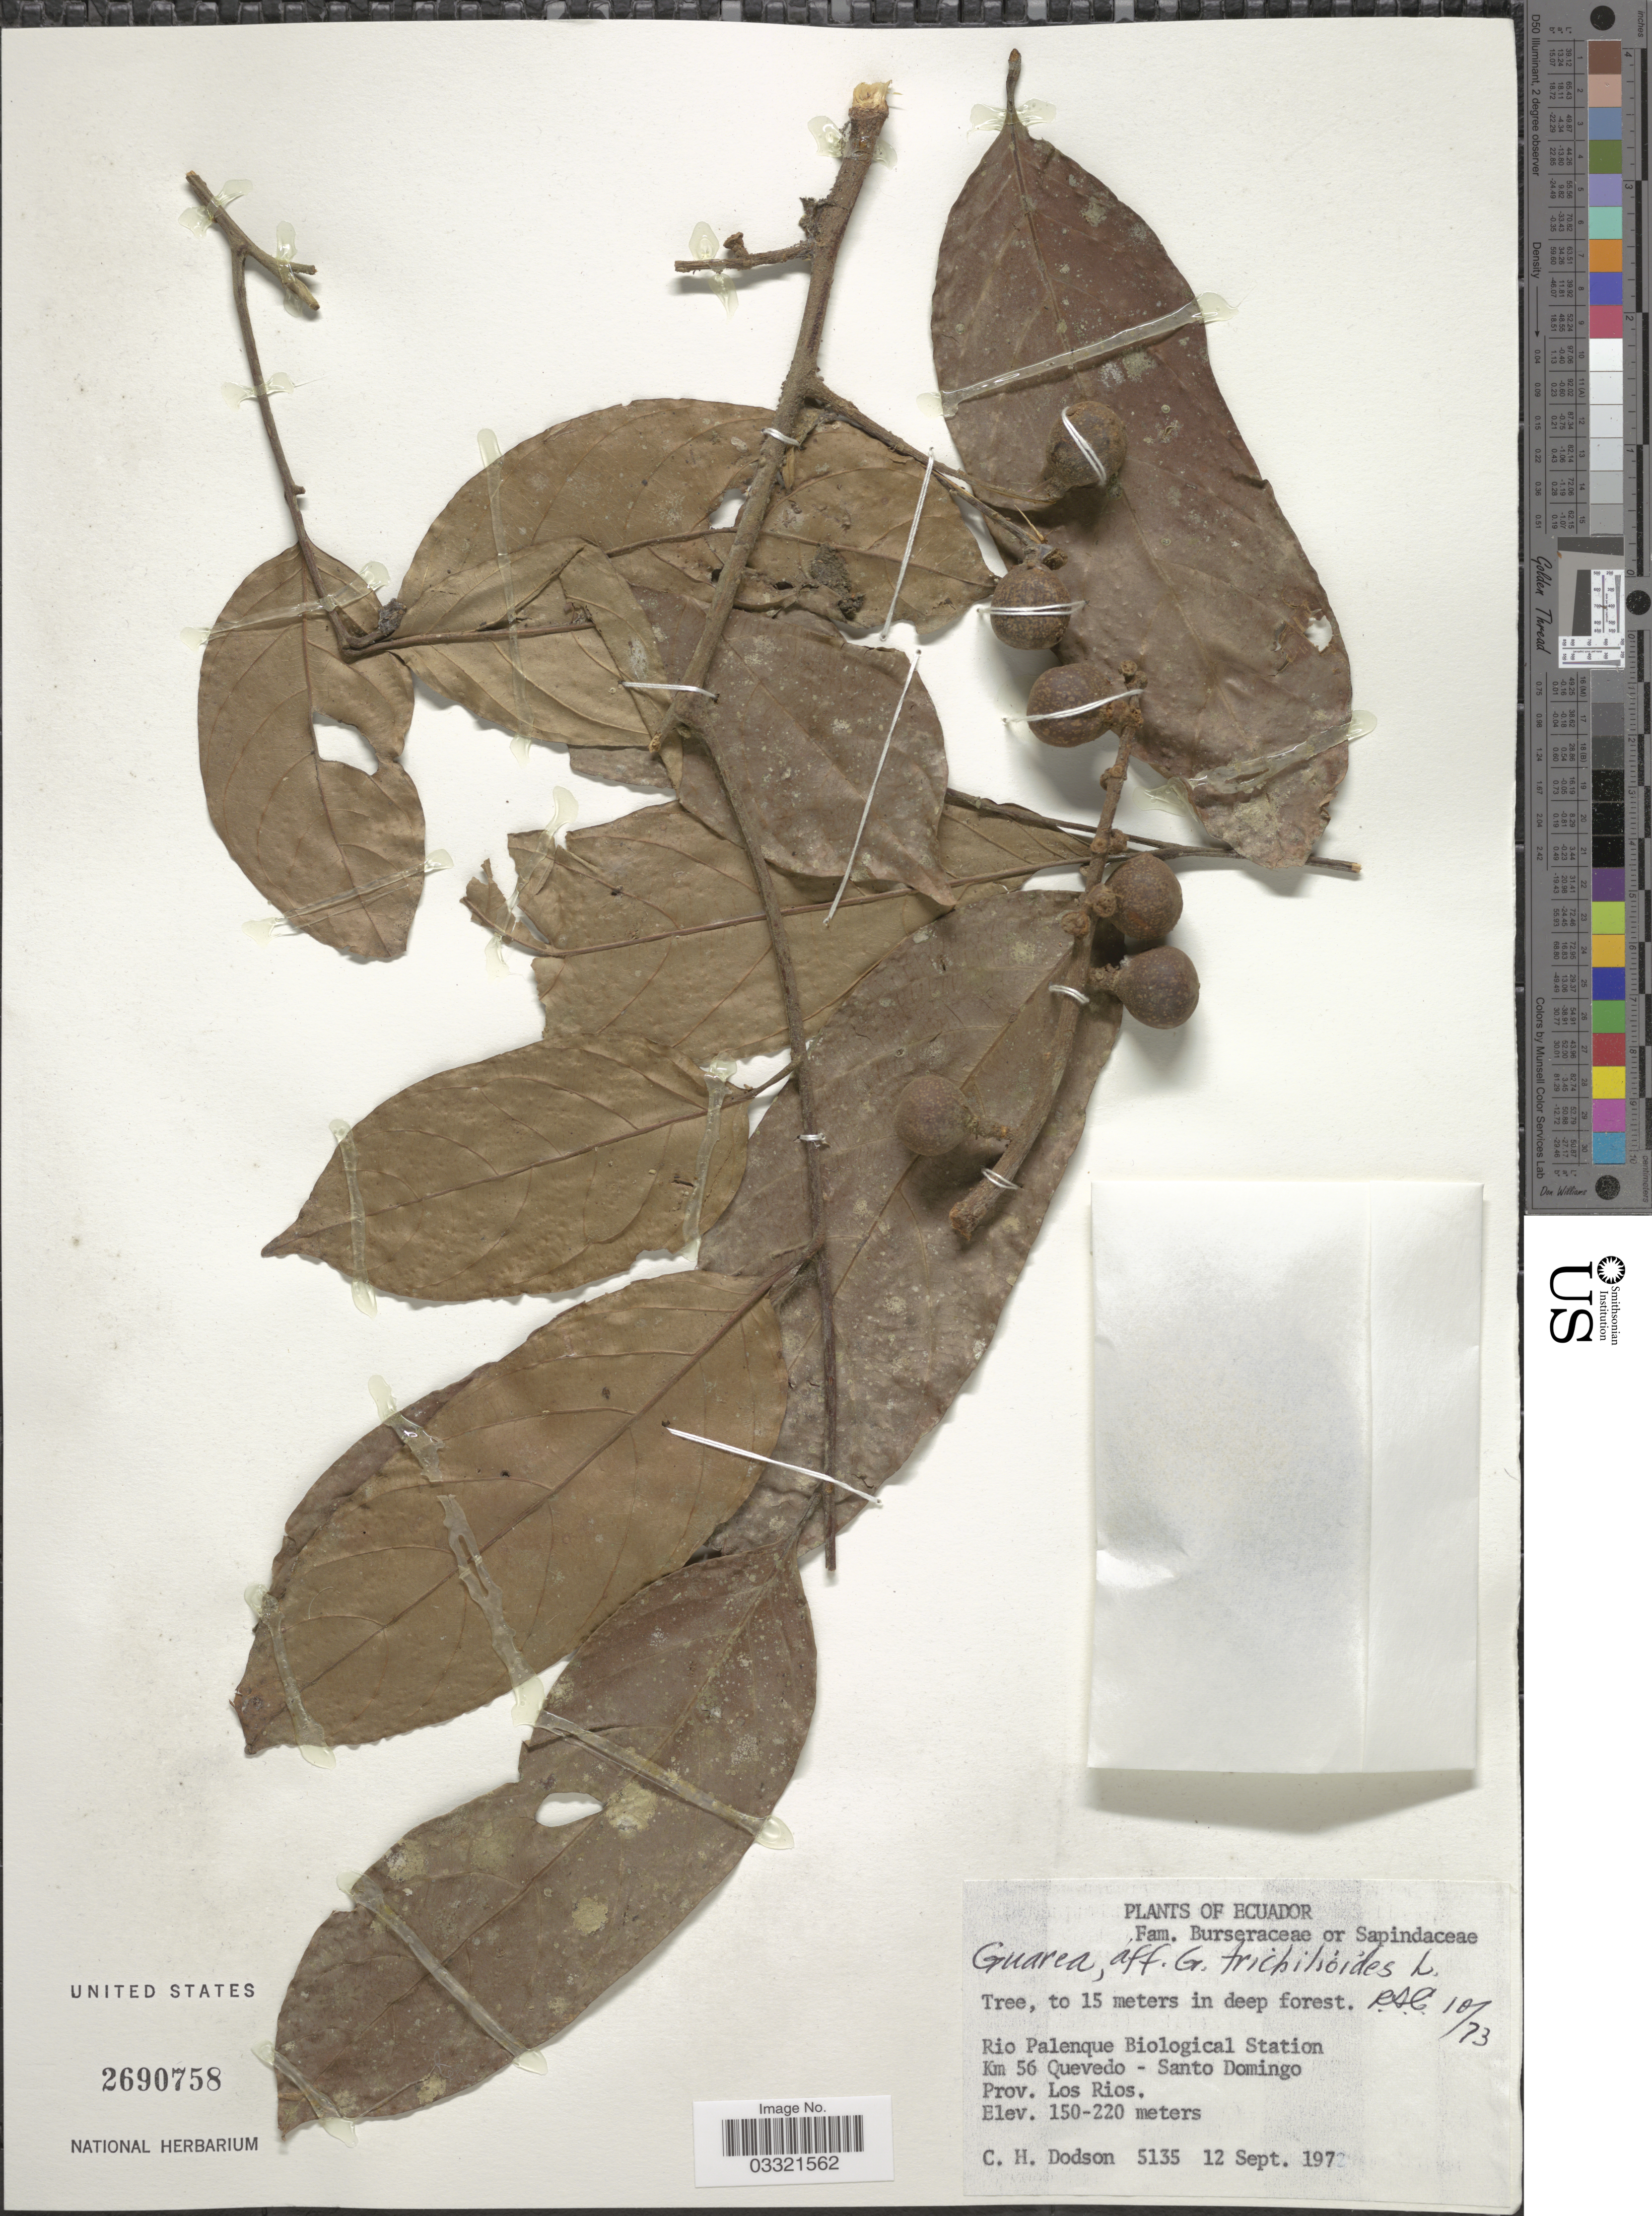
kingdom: Plantae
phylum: Tracheophyta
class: Magnoliopsida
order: Sapindales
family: Meliaceae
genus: Guarea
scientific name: Guarea guidonia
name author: (L.) Sleumer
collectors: C. H. Dodson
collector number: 5135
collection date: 1972-09-12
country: Ecuador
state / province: Los Ríos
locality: Rio Palenque Biological Station. Km 56 Quevedo - Santo Domingo.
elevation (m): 150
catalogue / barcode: US 2690758